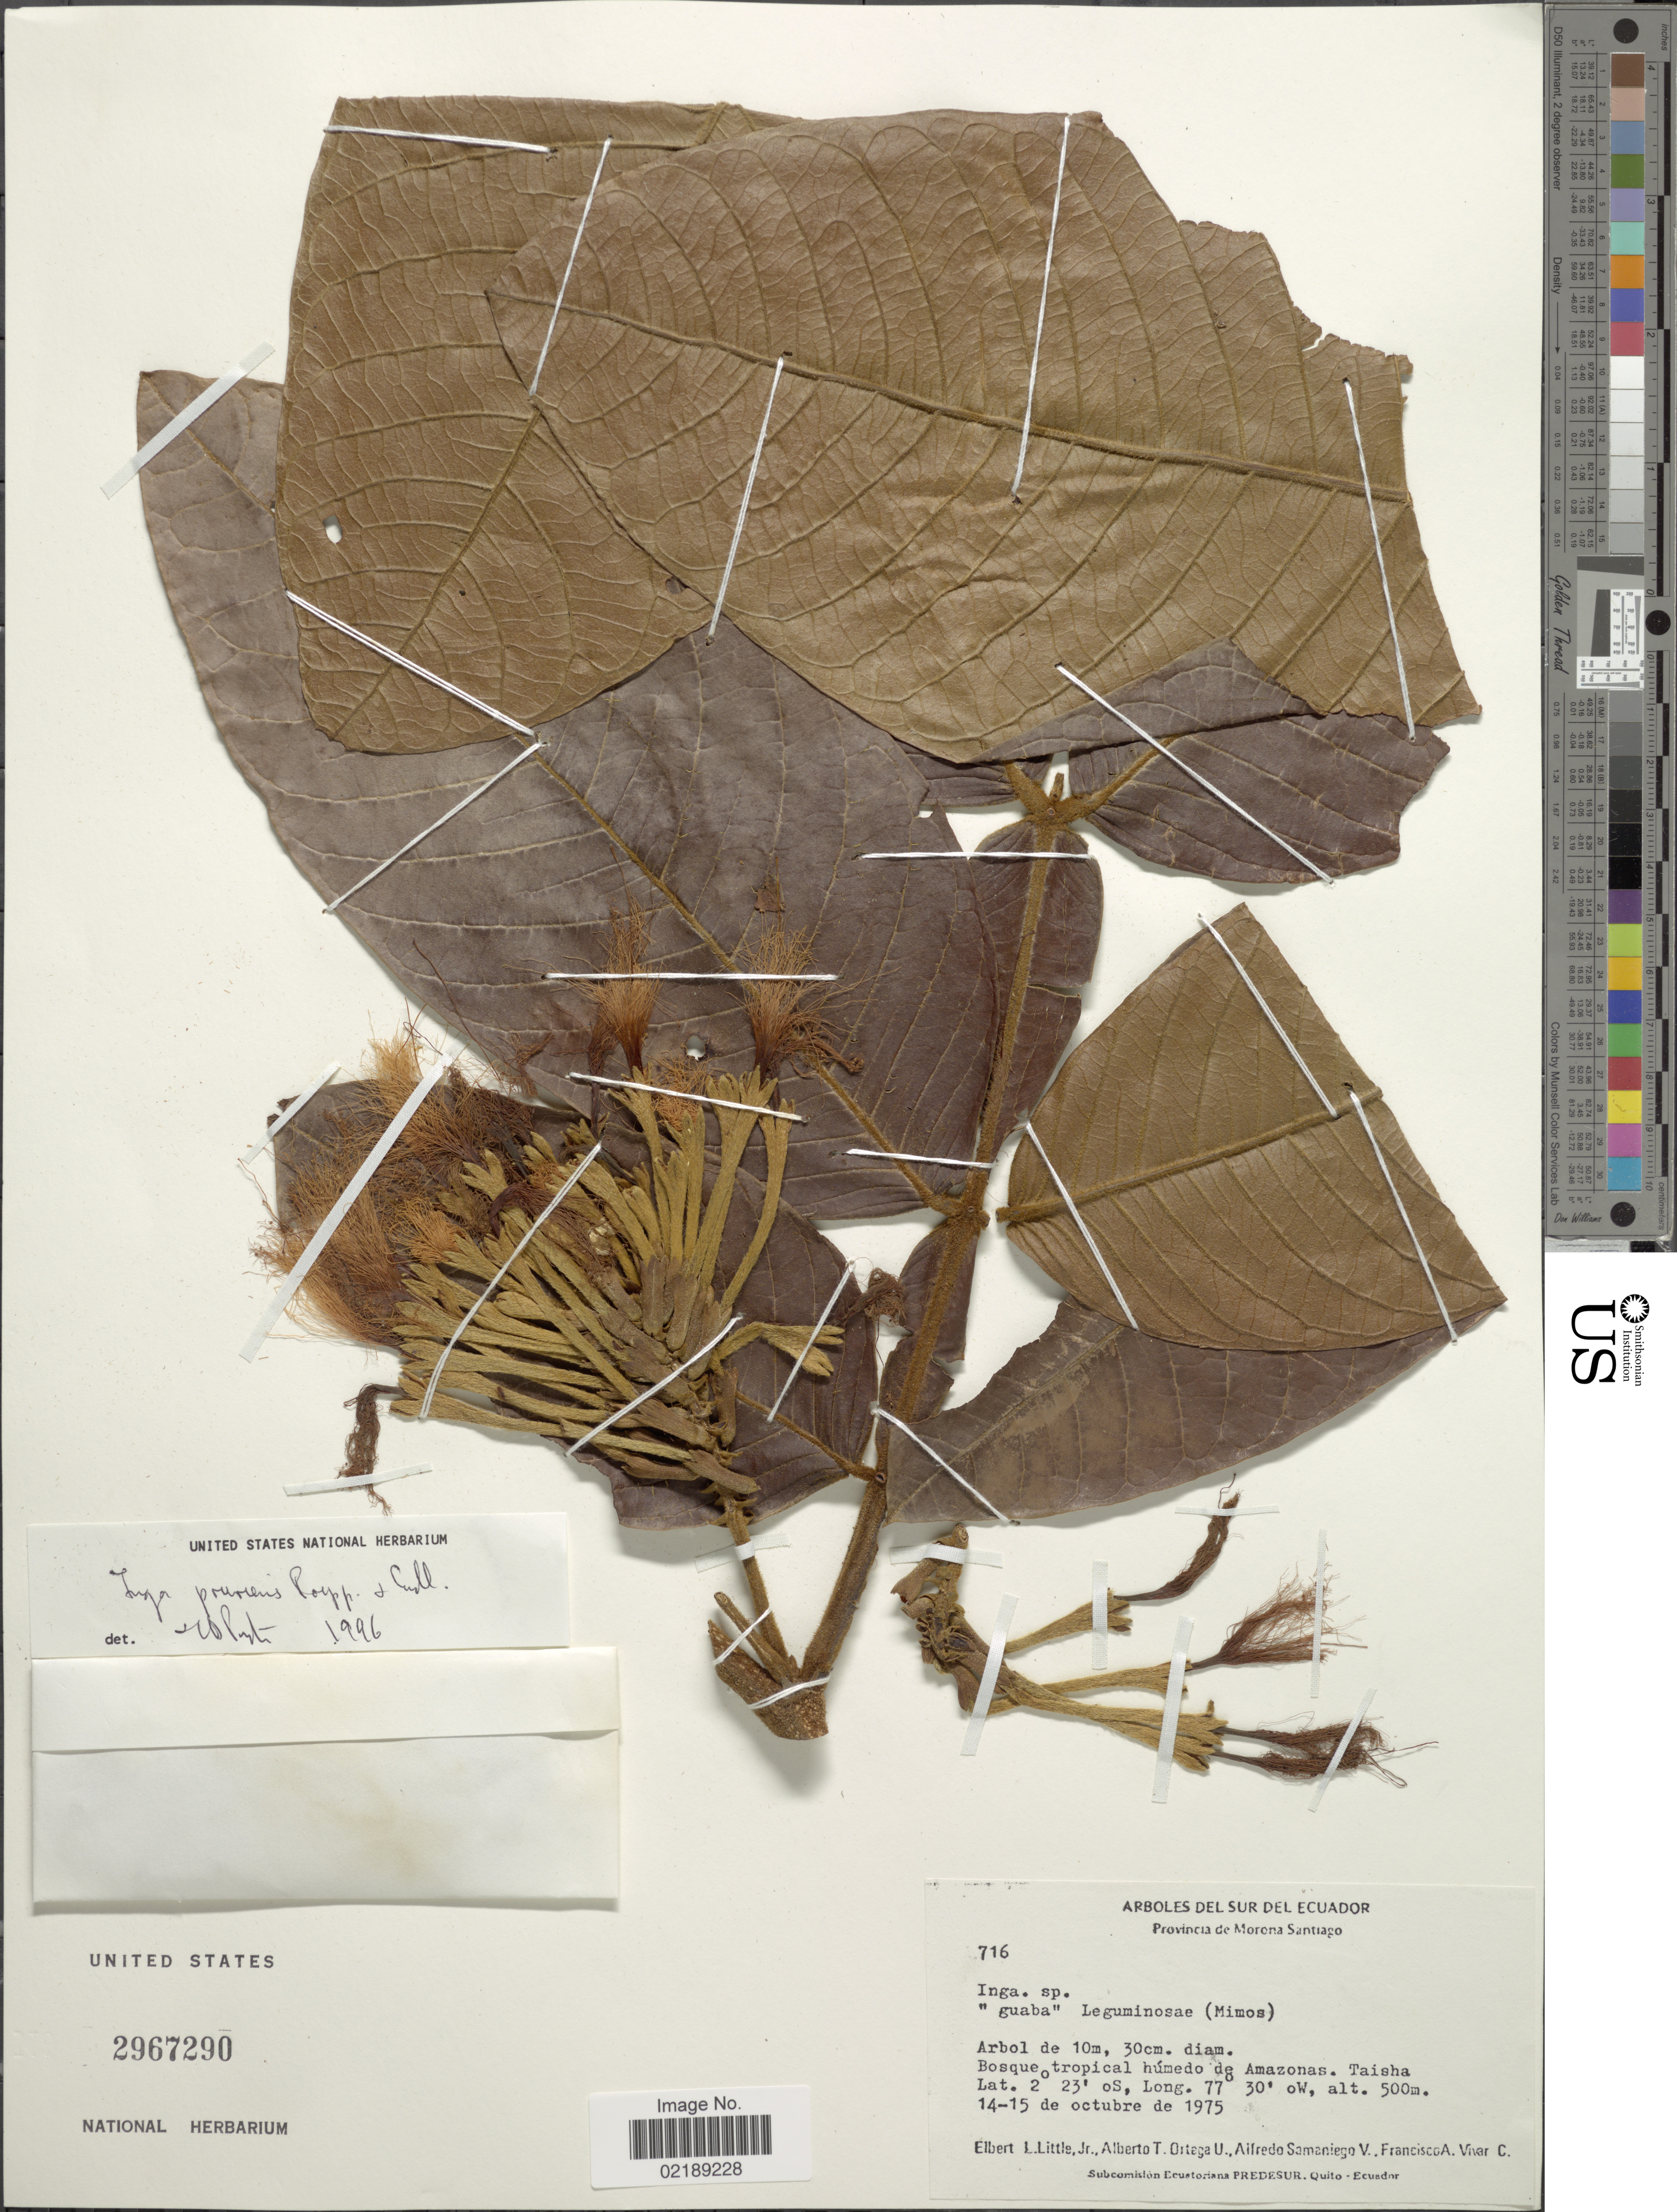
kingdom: Plantae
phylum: Tracheophyta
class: Magnoliopsida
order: Fabales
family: Fabaceae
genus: Inga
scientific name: Inga pruriens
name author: Poepp.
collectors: E. L. Little, A. T. Ortega U., A. Samanlego-V. & F. A. Vivar C.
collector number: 716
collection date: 1975-10-14/1975-10-15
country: Ecuador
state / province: Morona-Santiago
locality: Sur del Ecuador, Bosque tropical humedo de Amazonas, Taisha.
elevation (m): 500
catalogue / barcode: US 2967290